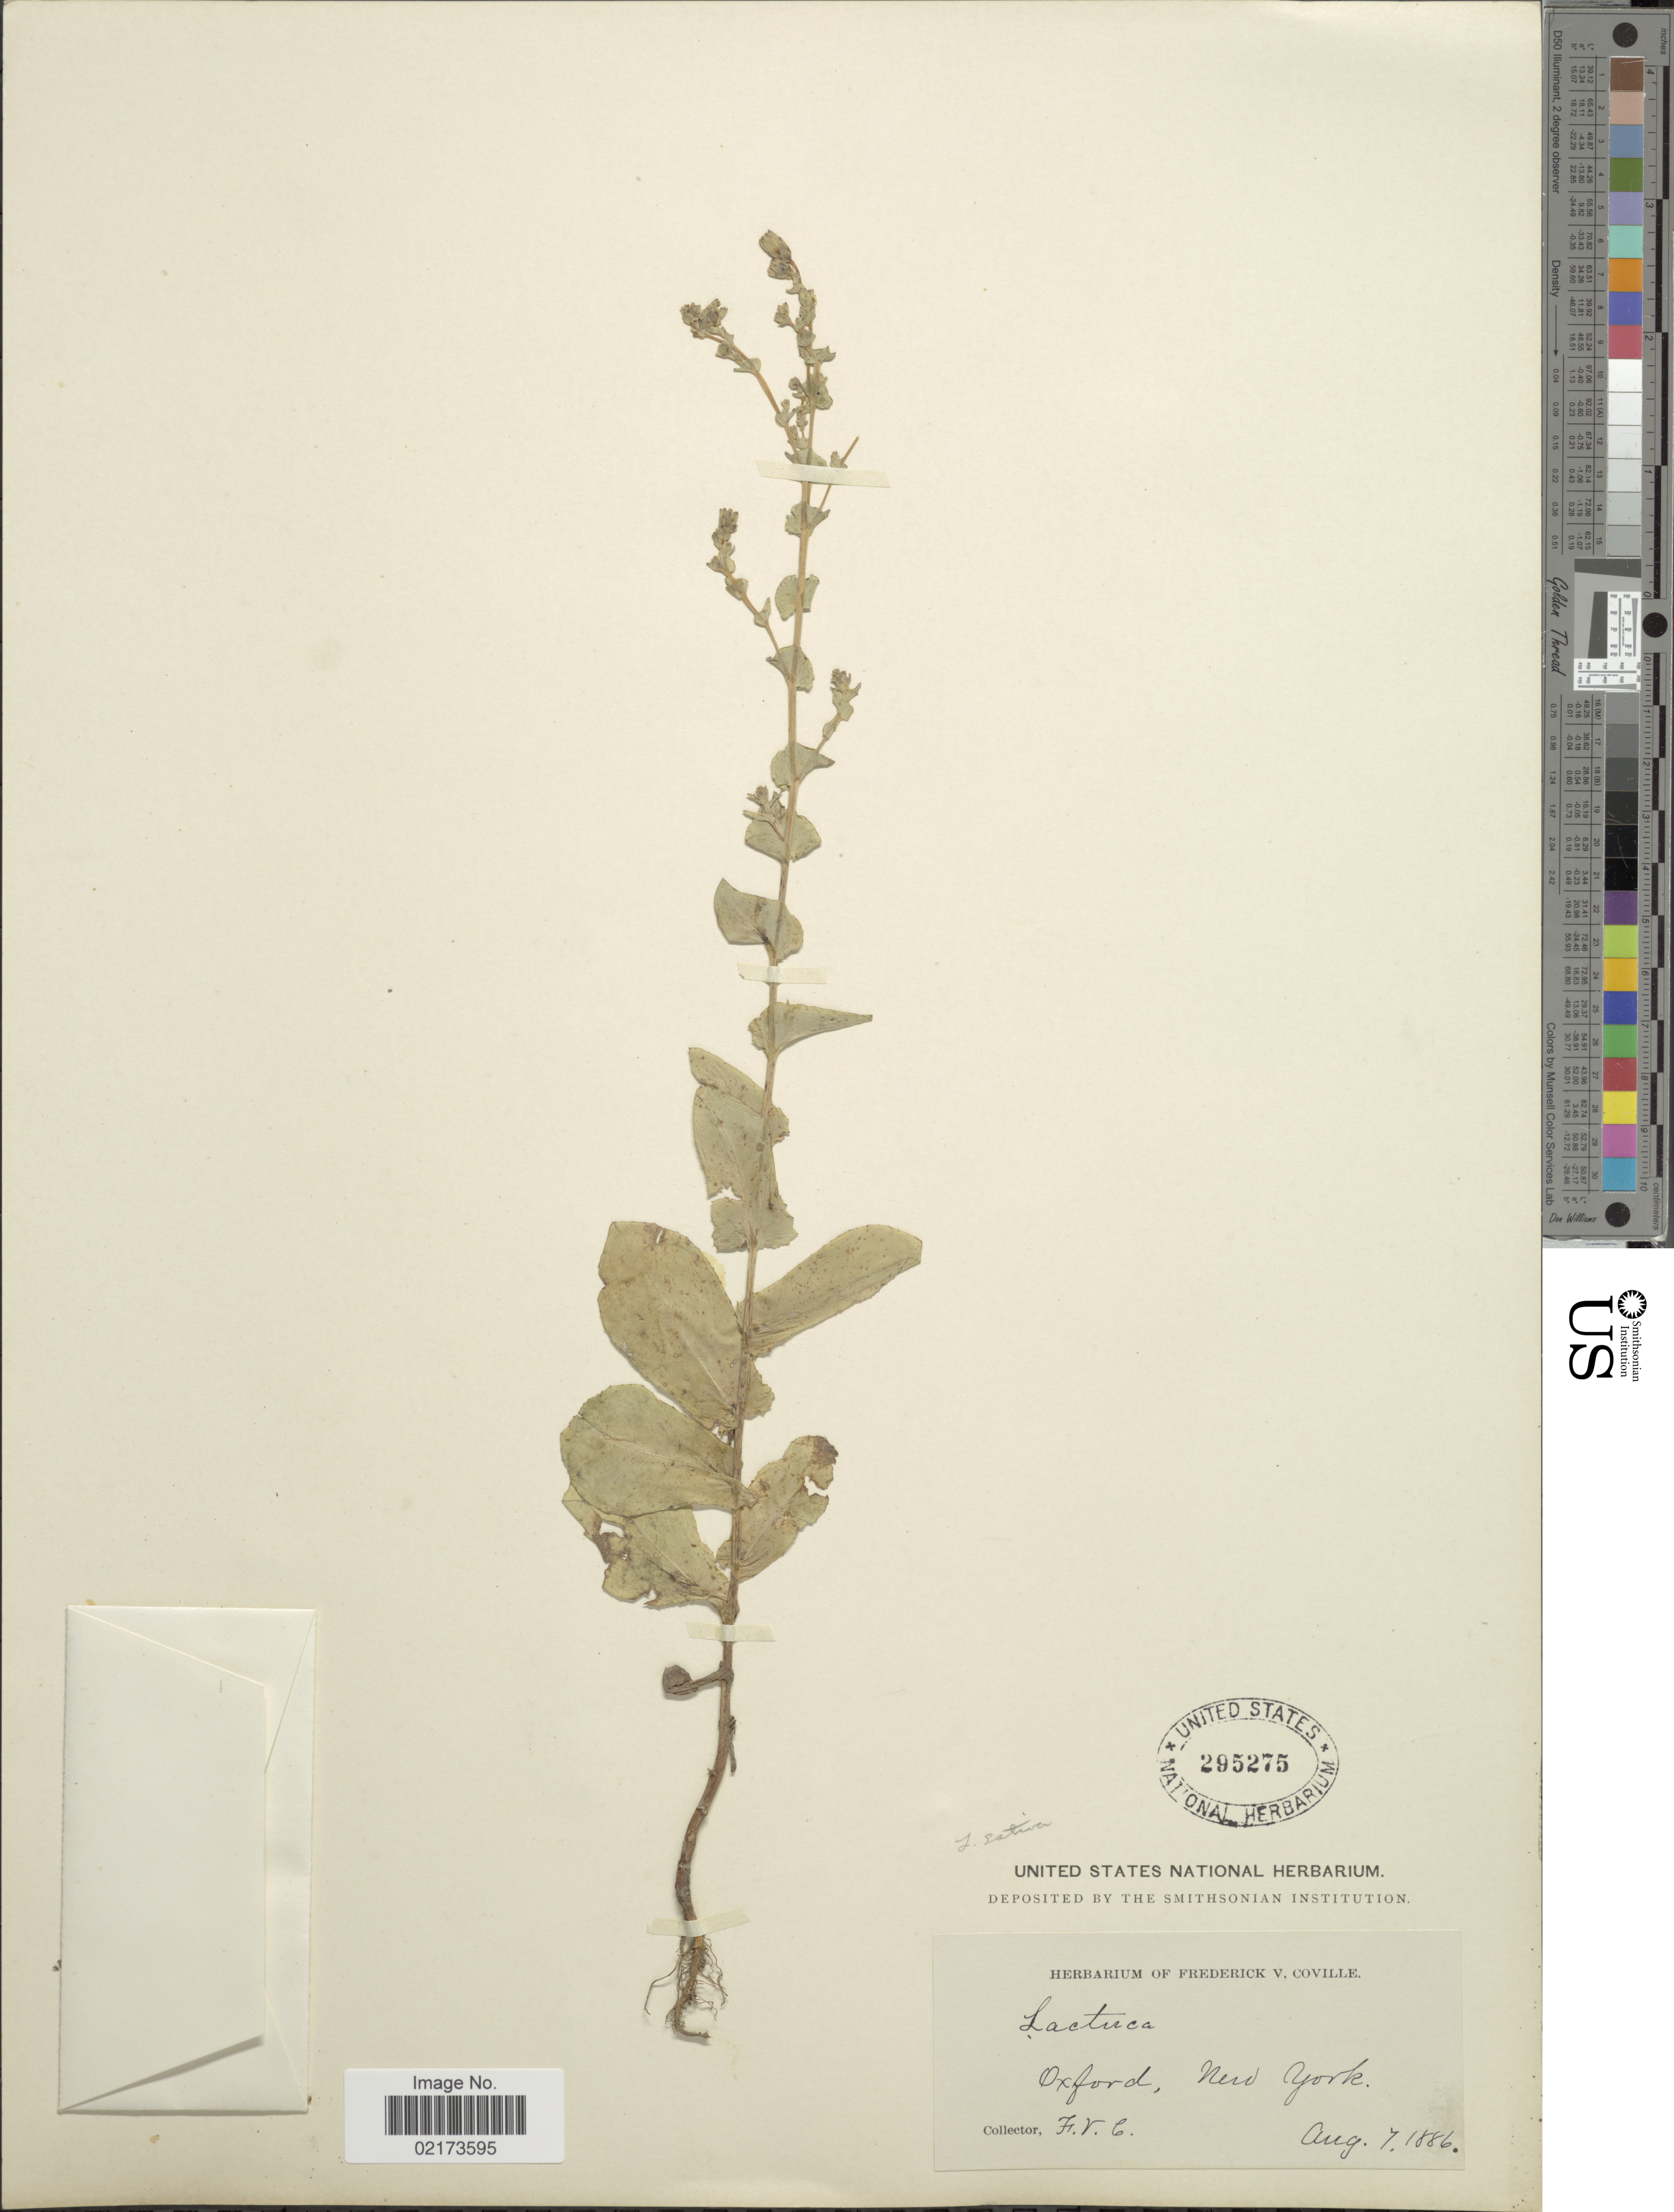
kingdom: Plantae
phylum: Tracheophyta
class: Magnoliopsida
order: Asterales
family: Asteraceae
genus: Lactuca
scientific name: Lactuca sativa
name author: L.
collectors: F. V. Coville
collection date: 1886-08-07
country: United States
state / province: New York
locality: Oxford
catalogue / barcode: US 295275